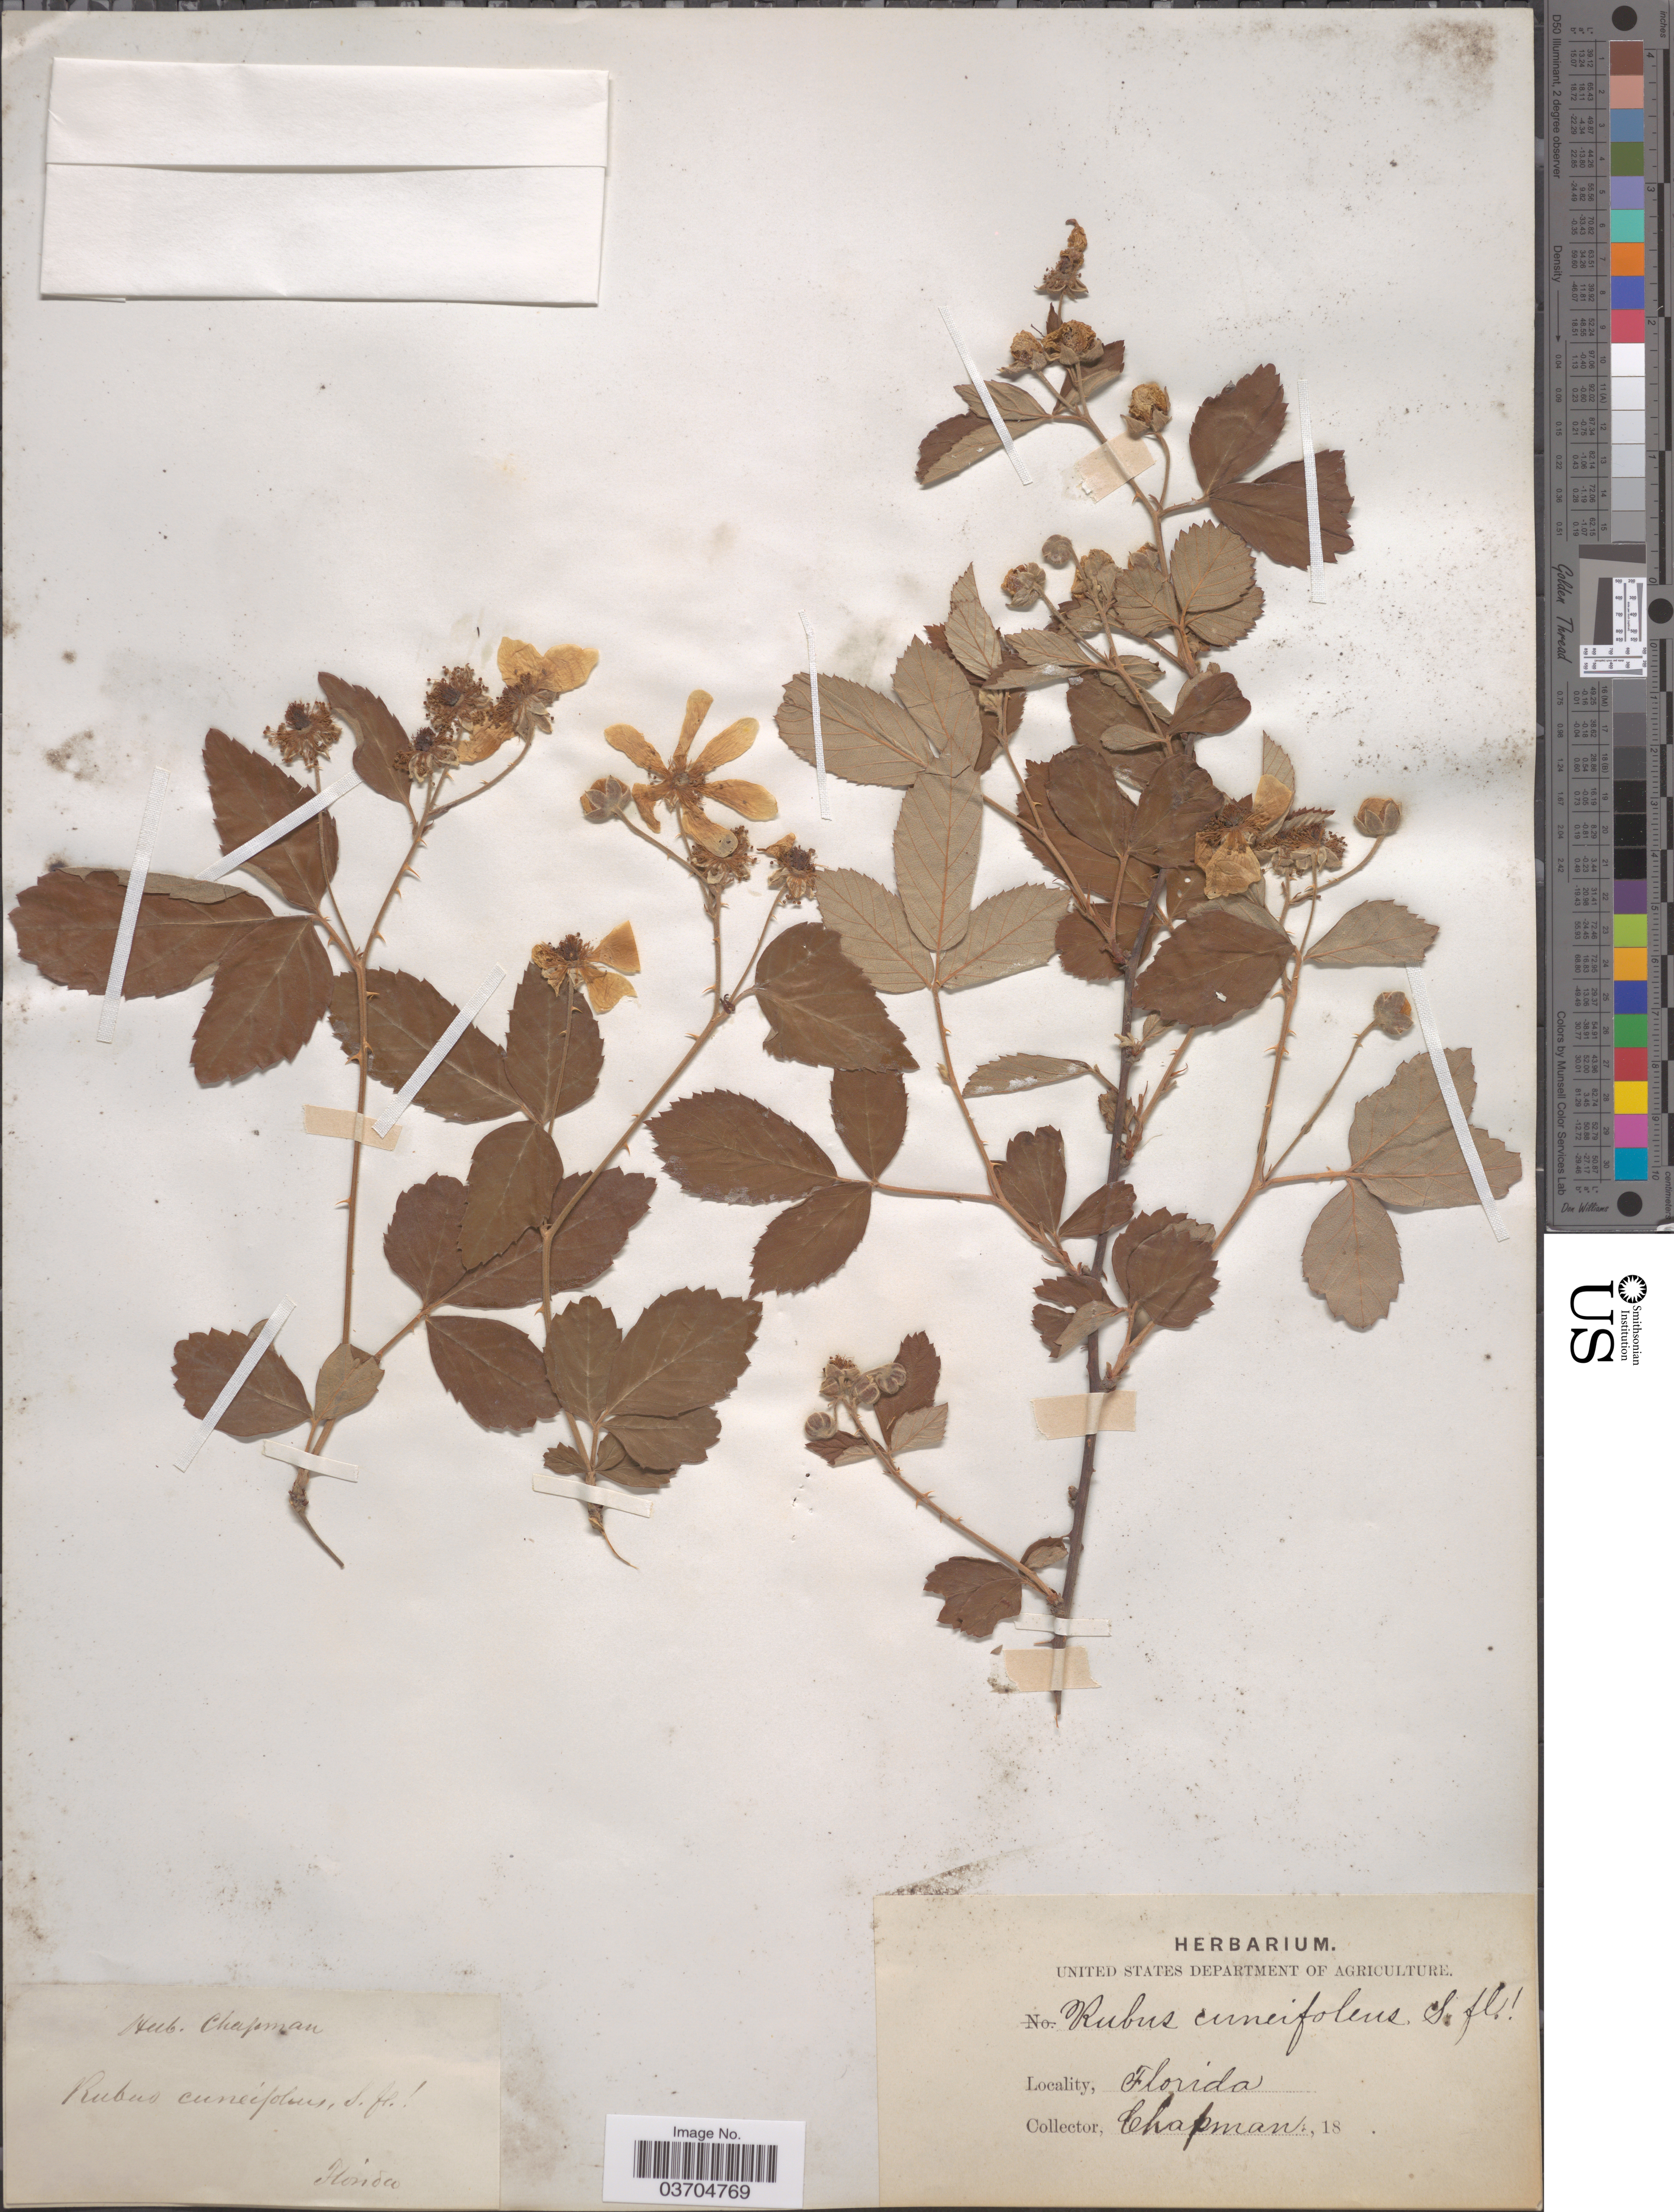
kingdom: Plantae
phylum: Tracheophyta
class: Magnoliopsida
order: Rosales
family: Rosaceae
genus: Rubus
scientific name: Rubus cuneifolius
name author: Pursh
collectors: A. Chapman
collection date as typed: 18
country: United States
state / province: Florida